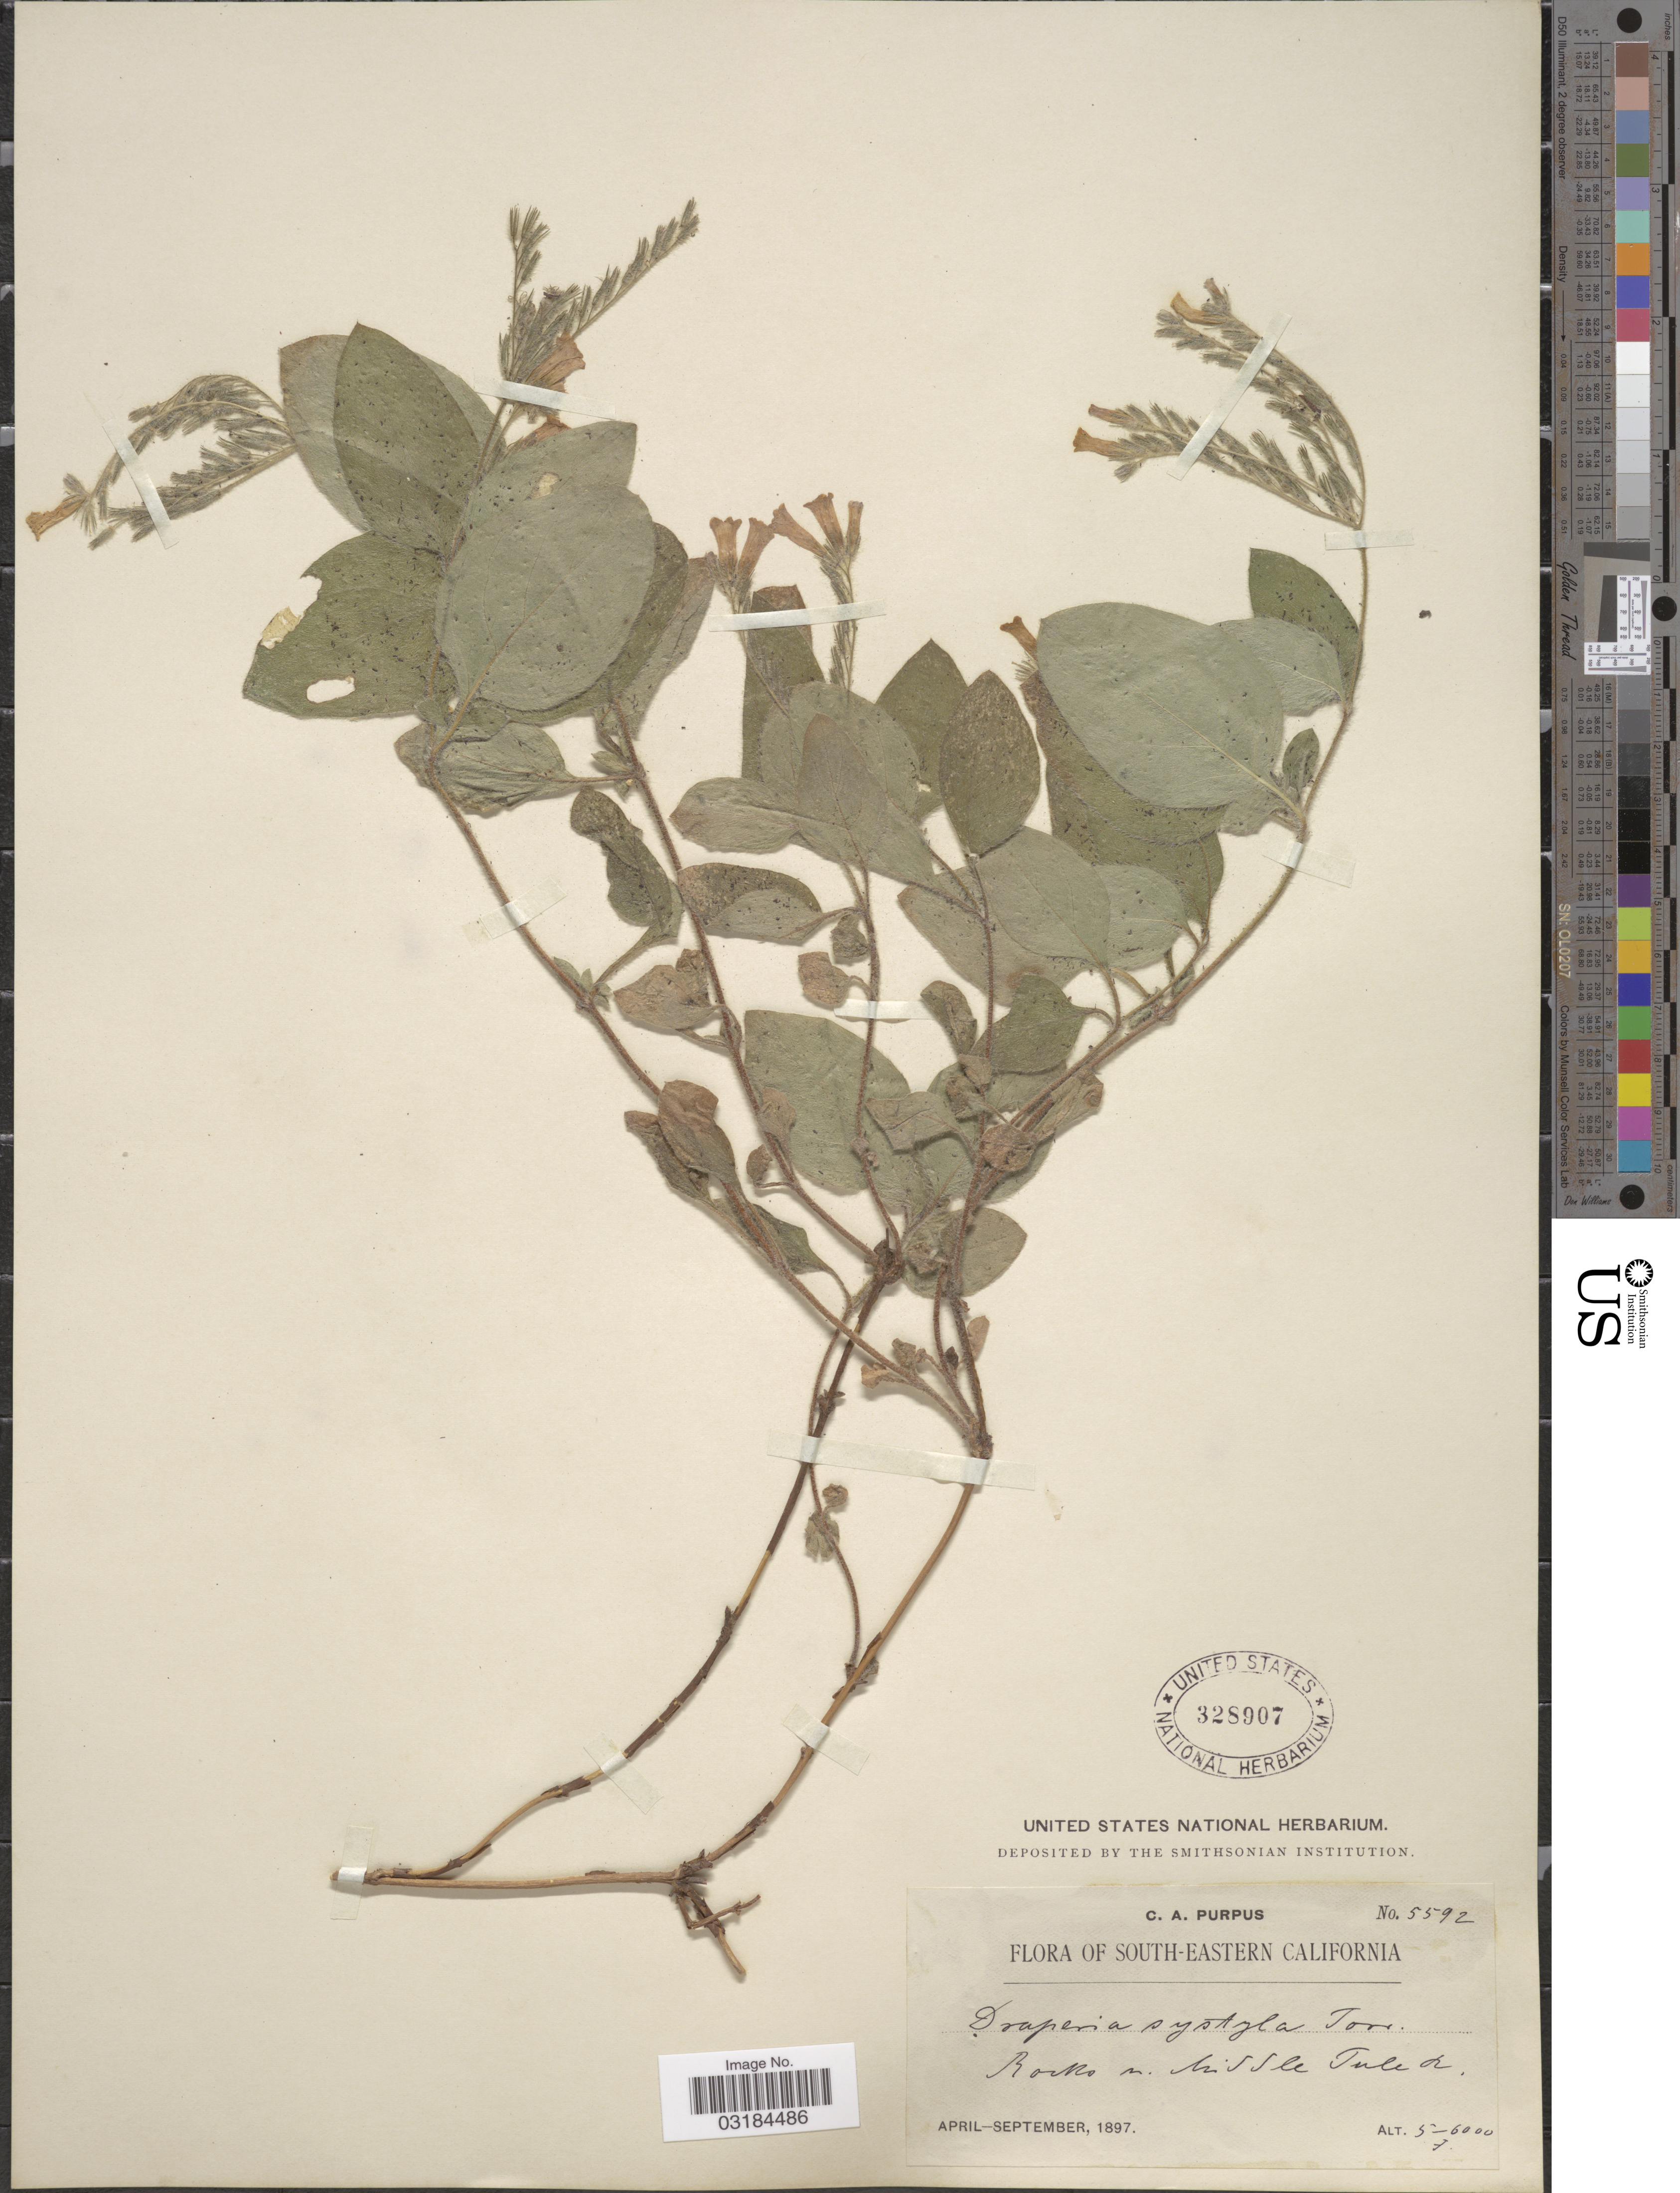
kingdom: Plantae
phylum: Tracheophyta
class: Magnoliopsida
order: Boraginales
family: Hydrophyllaceae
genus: Draperia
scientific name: Draperia systyla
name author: (A. Gray) Torr.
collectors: C. A. Purpus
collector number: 5592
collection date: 1897-04/1897-09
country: United States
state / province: California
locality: South-Eastern California. Rocks n. Middle Tule R.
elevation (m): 1524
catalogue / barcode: US 328907